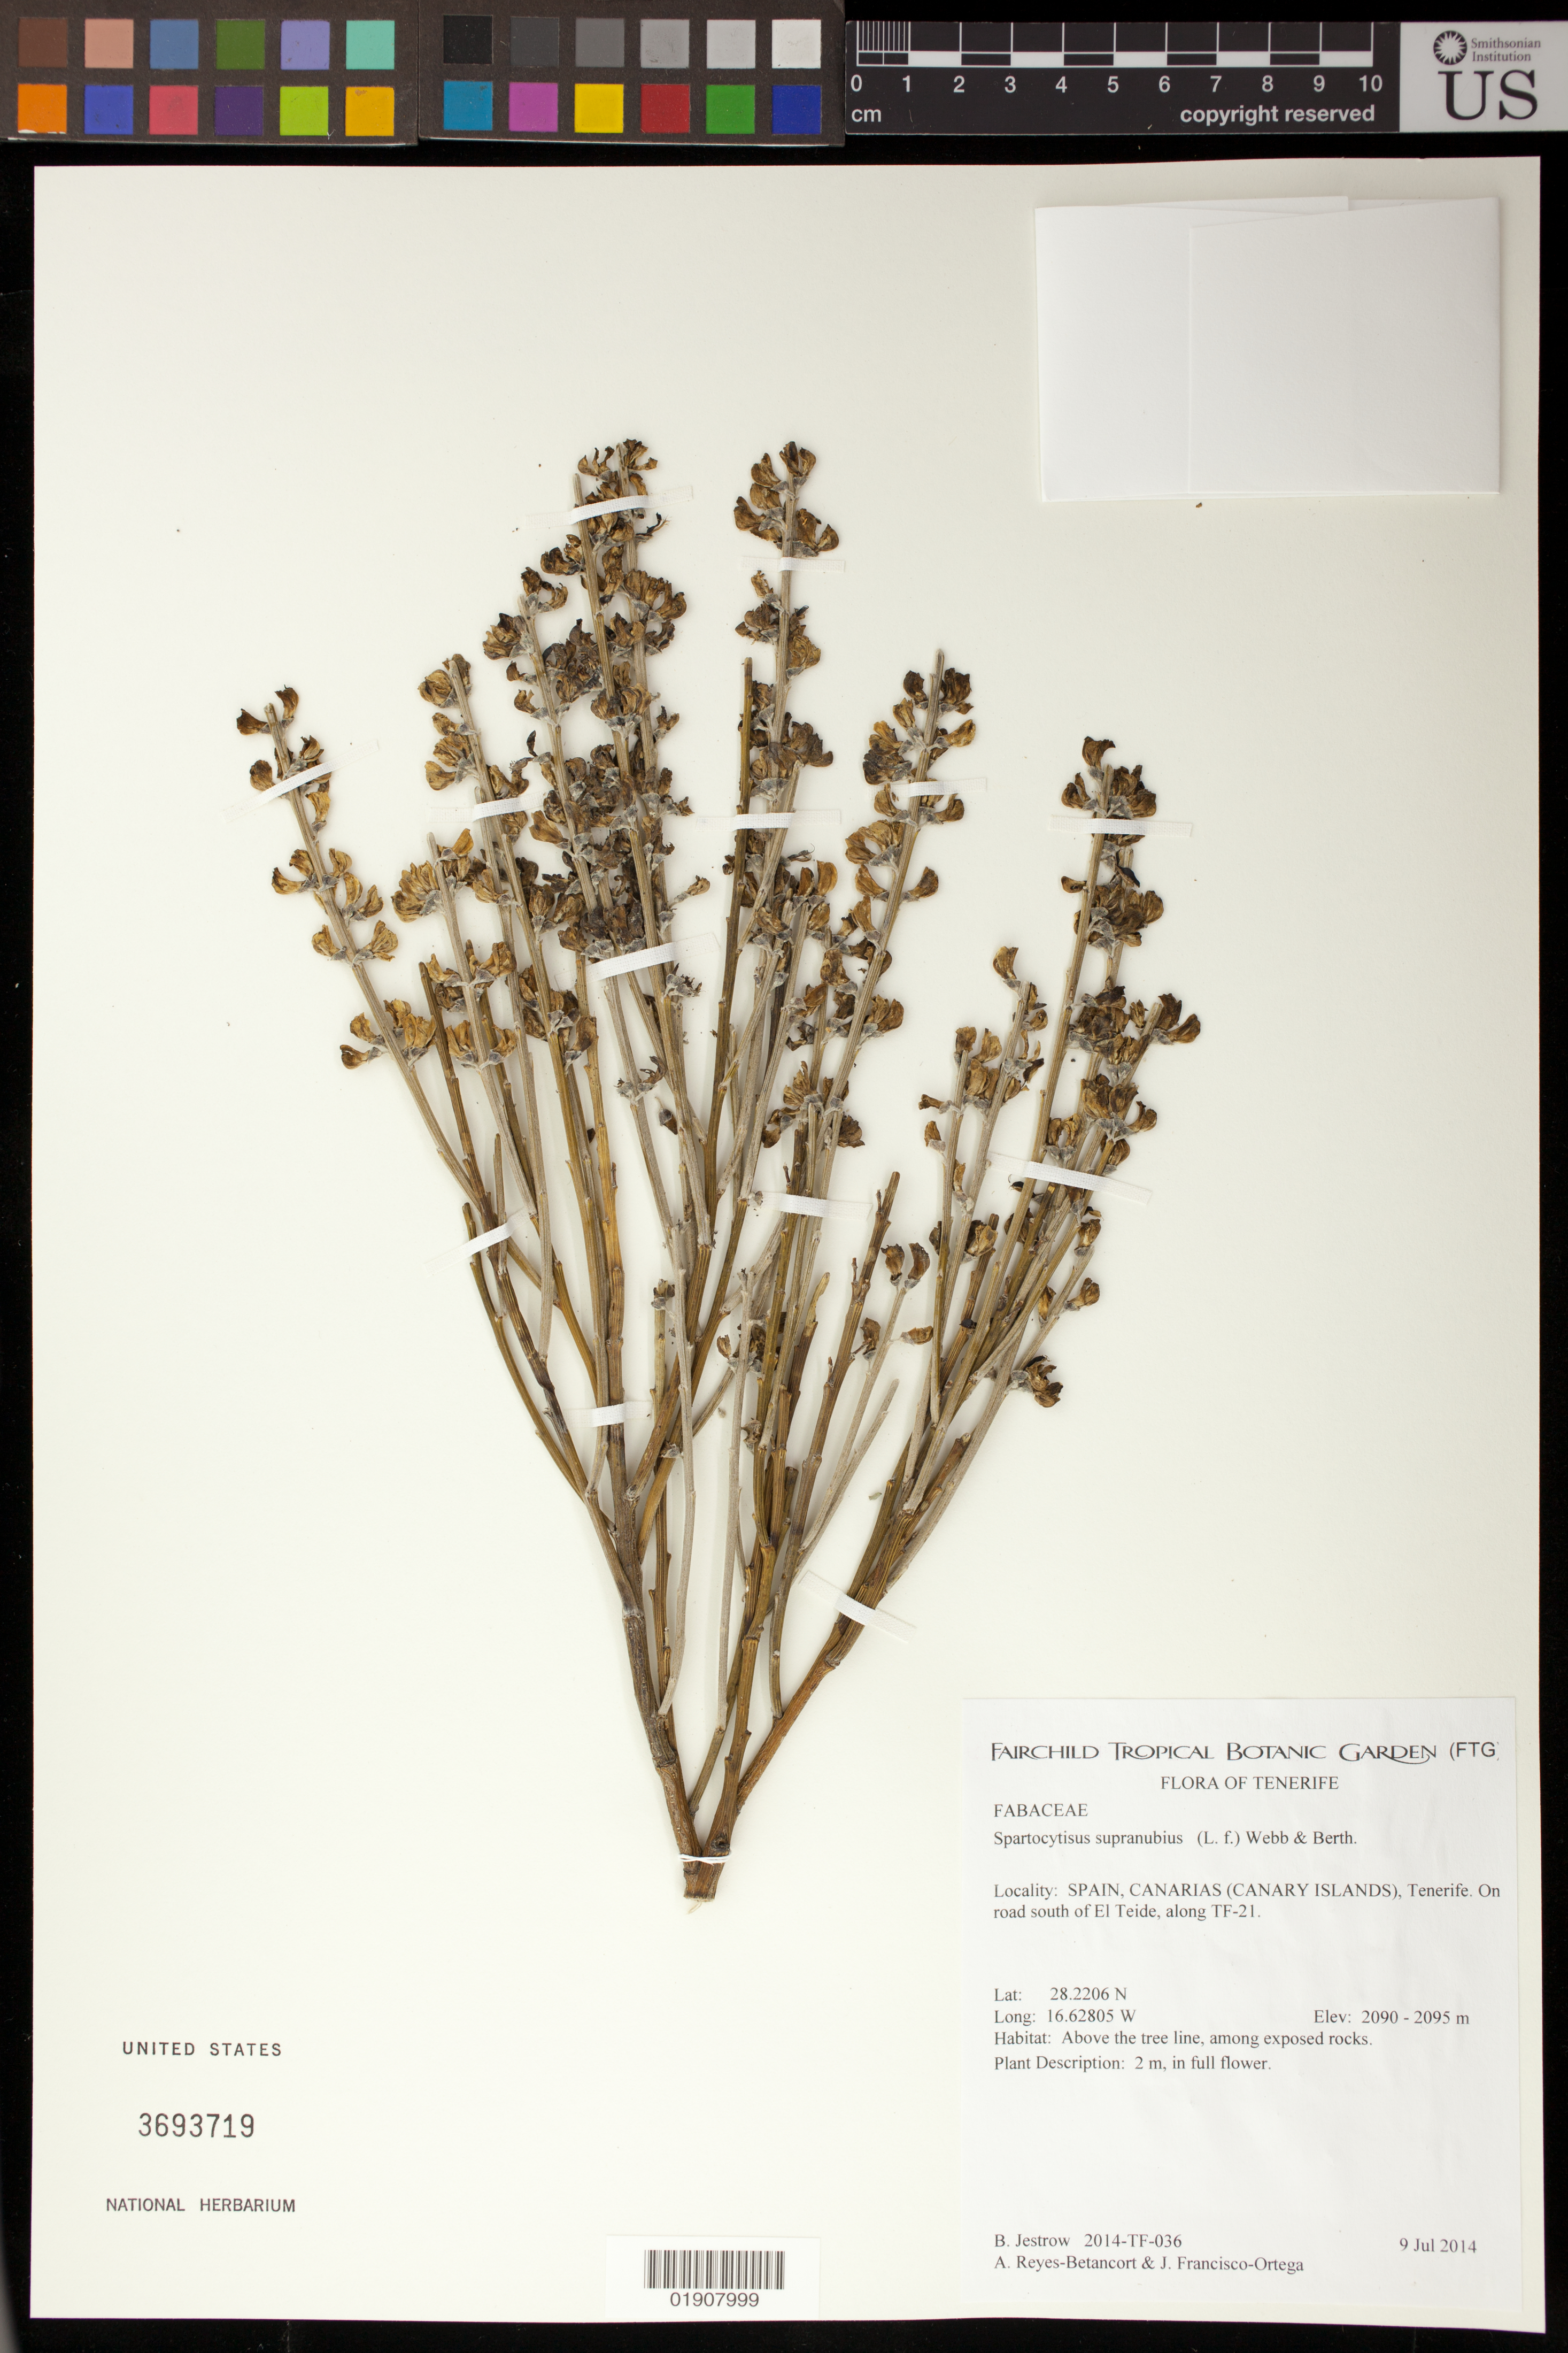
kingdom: Plantae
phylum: Tracheophyta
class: Magnoliopsida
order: Fabales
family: Fabaceae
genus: Cytisus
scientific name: Cytisus supranubius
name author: (L. f.) Kuntze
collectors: B. Jestrow, J. Reyes-Betancort & J. Fransisco-Ortega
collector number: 2014-TF-036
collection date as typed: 9 Jul 2014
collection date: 2014-07-09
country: Spain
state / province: Canarias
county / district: Santa Cruz de Tenerife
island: Tenerife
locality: Canary Islands, Tenerife. On road south of El Teide, along TF-21.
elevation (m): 2090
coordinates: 28.2206 N, 16.62805 W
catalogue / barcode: US 3693719